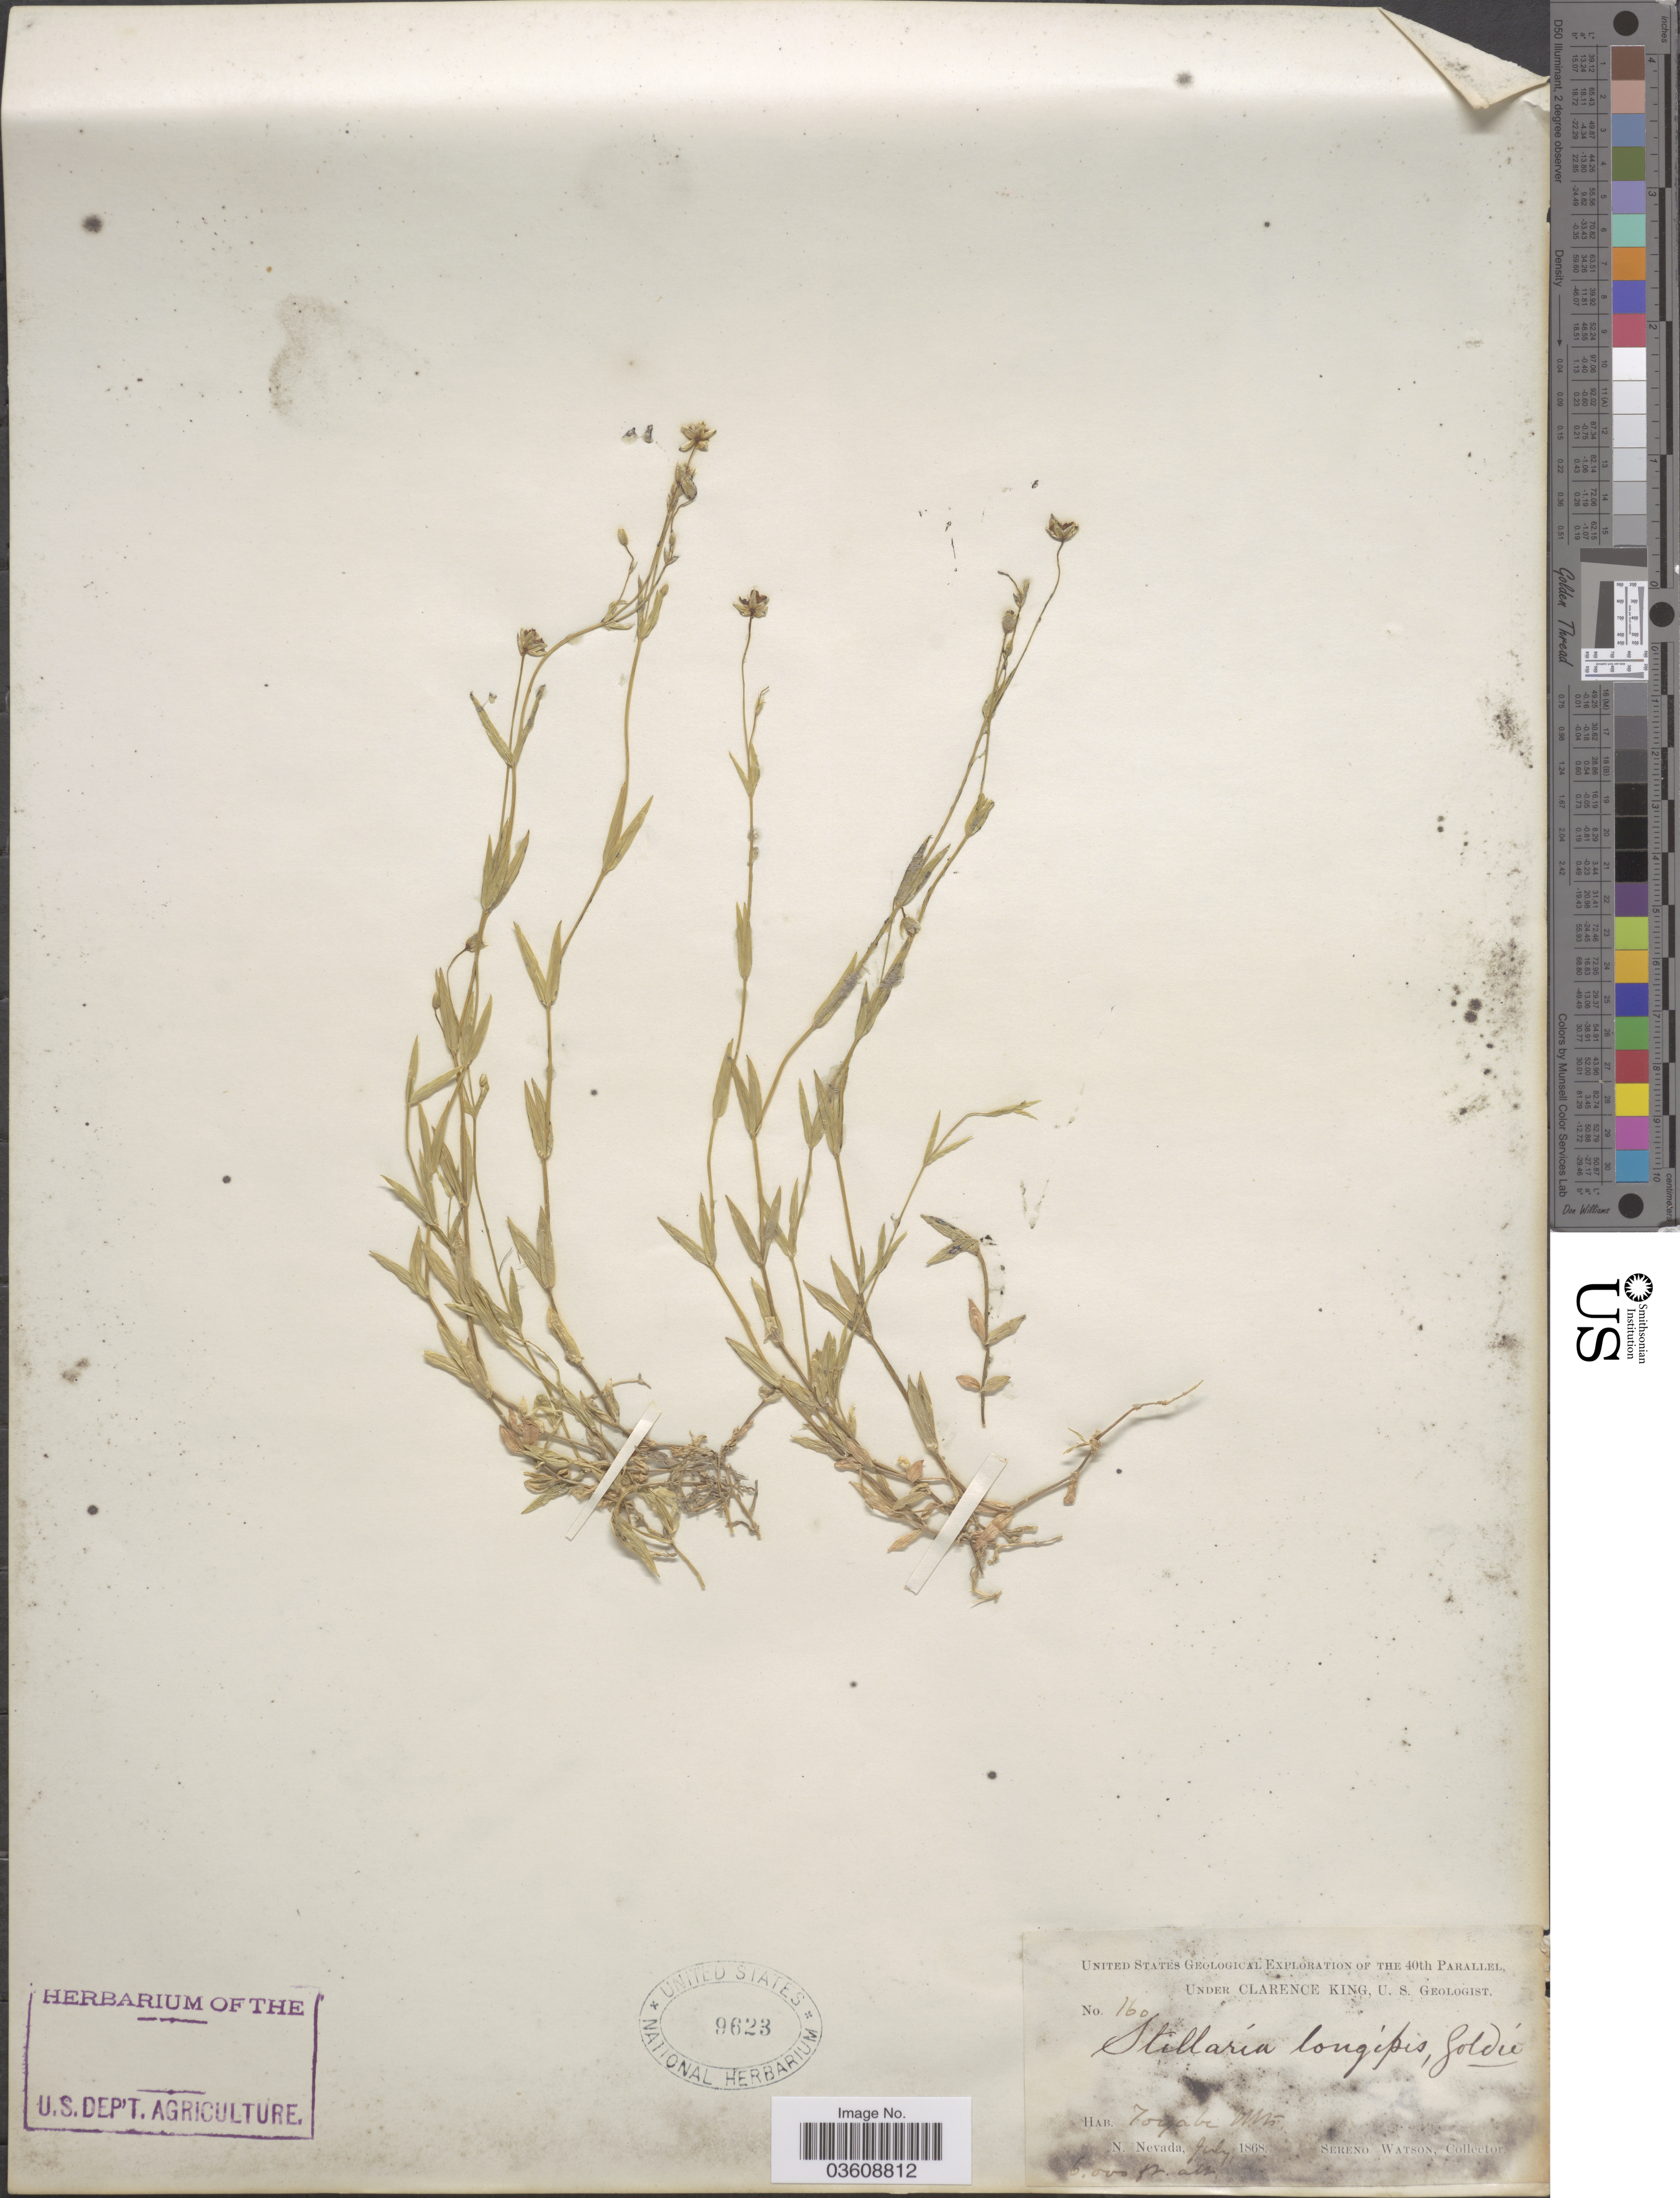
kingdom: Plantae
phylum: Tracheophyta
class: Magnoliopsida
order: Caryophyllales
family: Caryophyllaceae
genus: Stellaria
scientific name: Stellaria longipes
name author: Goldie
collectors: S. Watson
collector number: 160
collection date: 1868-07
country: United States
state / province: Nevada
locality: Toyabe Mts. N. Nevada.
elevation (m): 1829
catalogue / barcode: US 9623